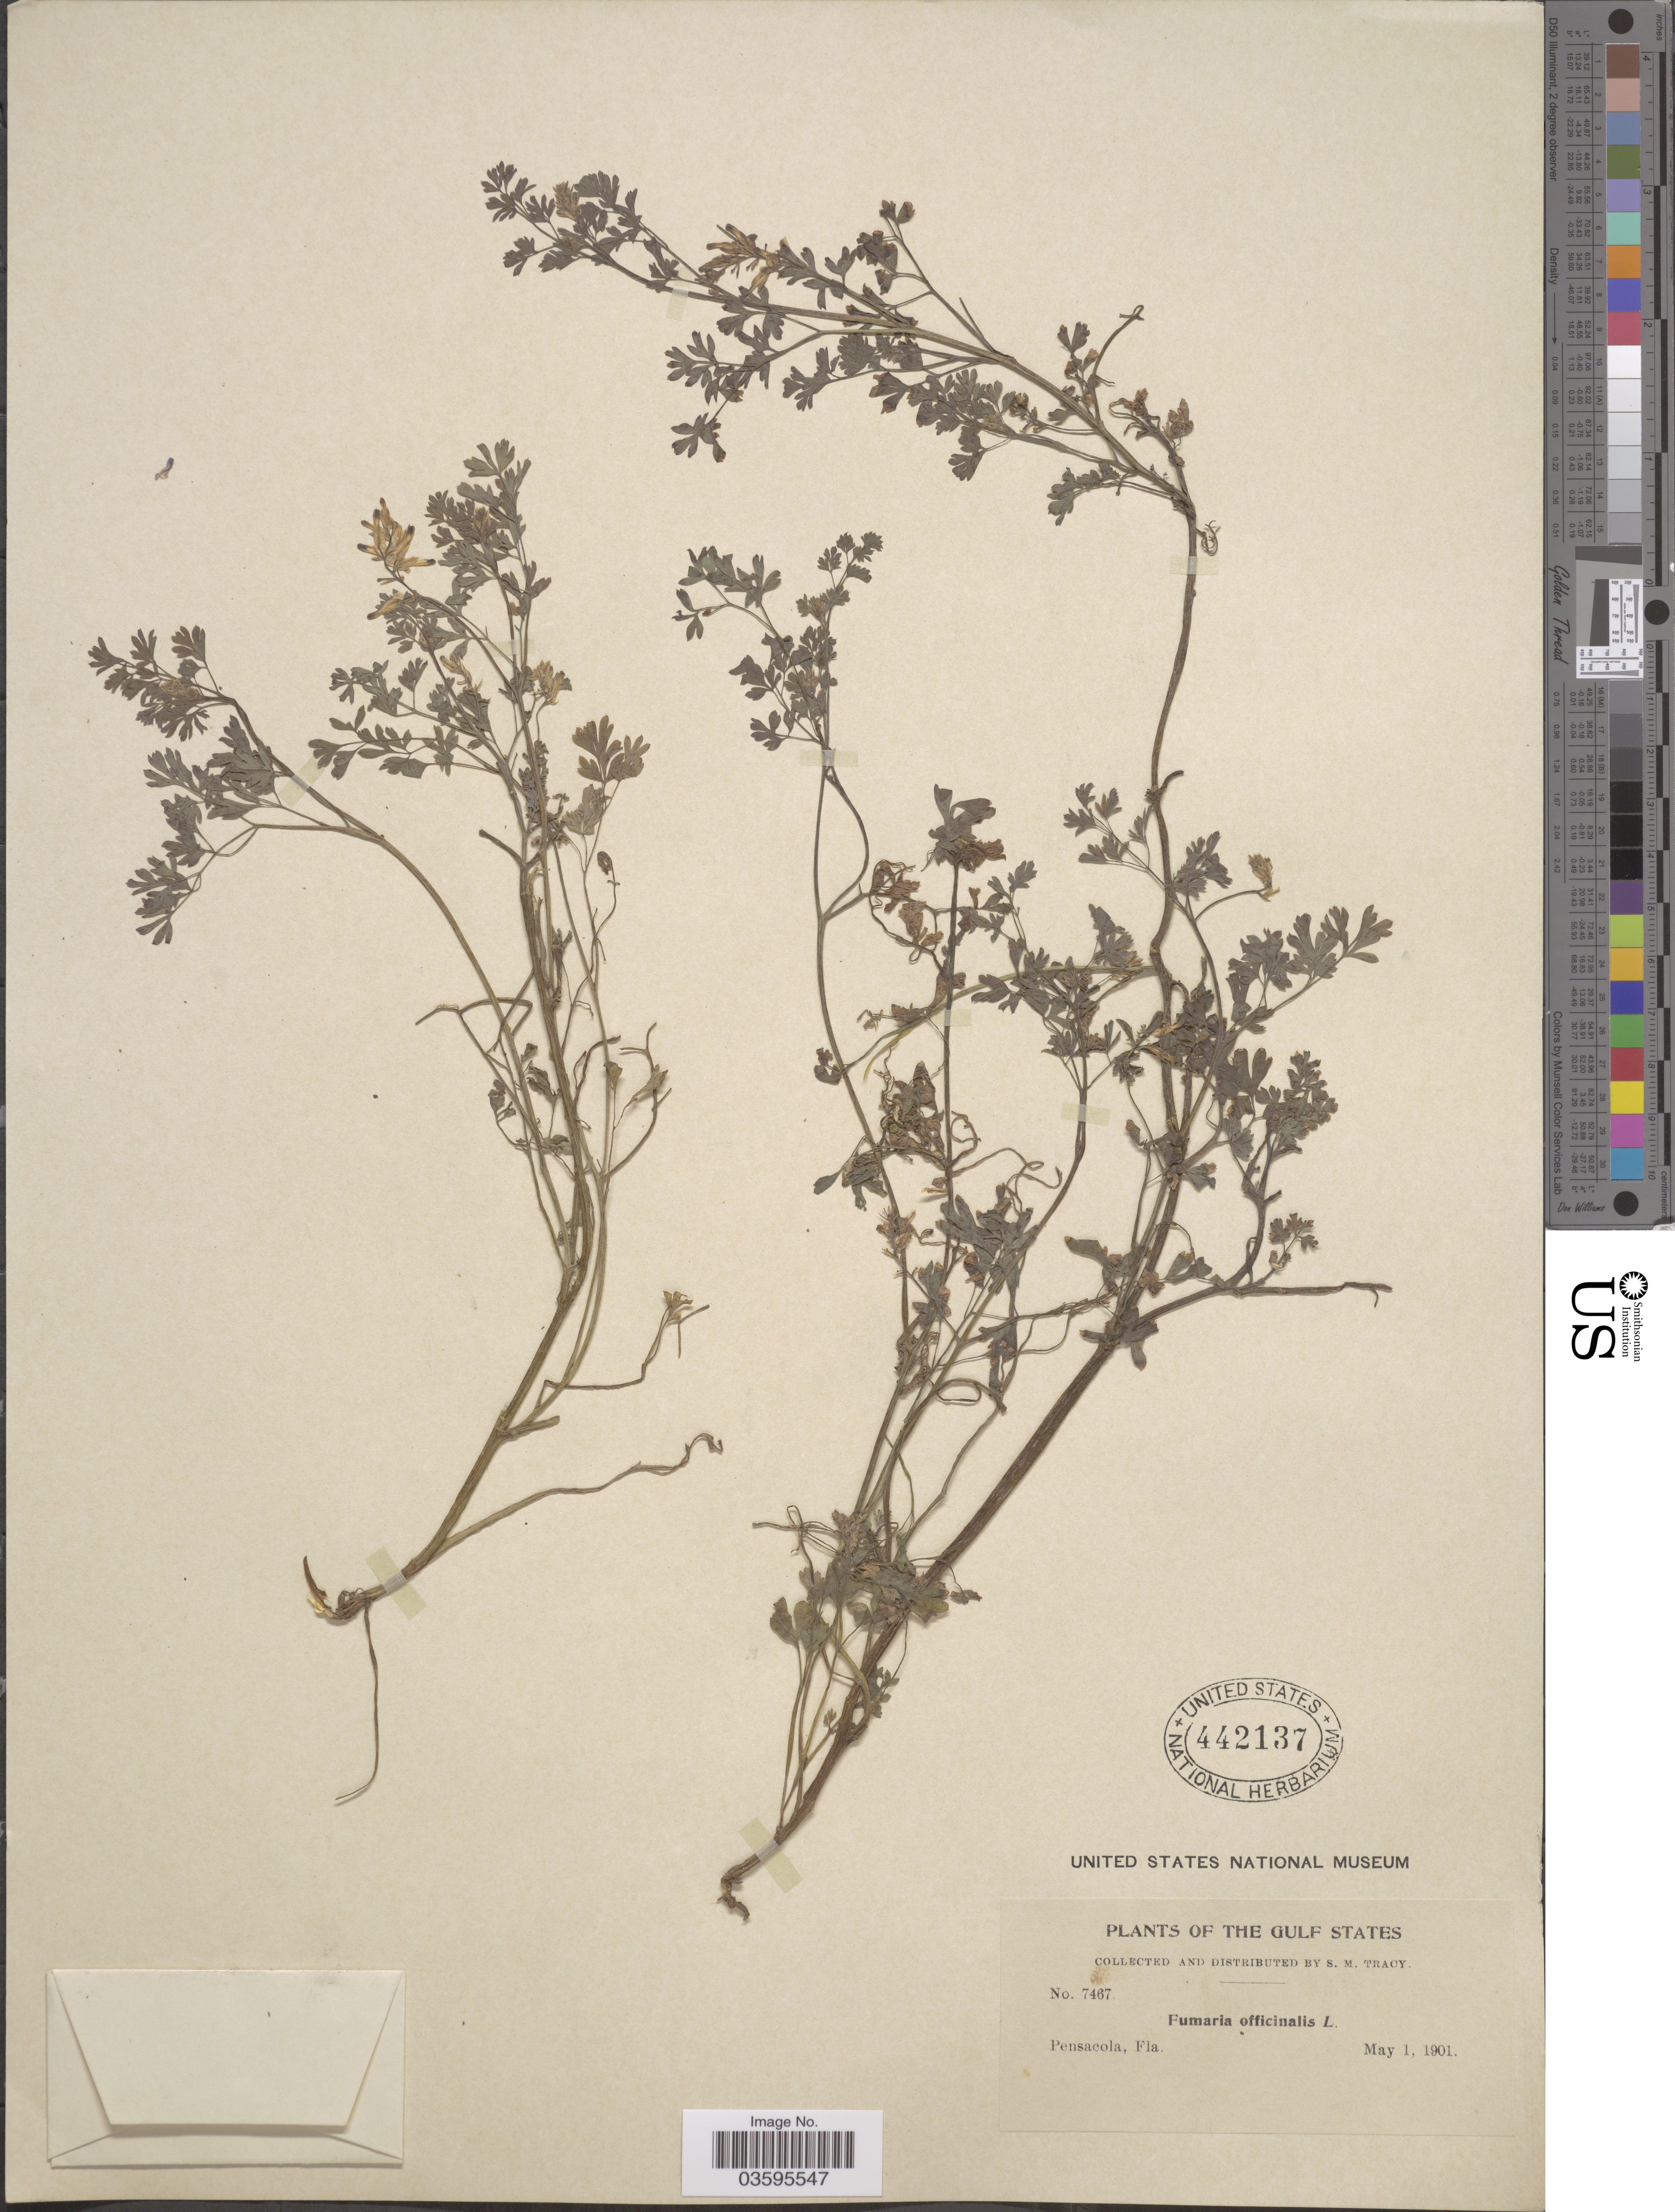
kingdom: Plantae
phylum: Tracheophyta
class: Magnoliopsida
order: Ranunculales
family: Papaveraceae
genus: Fumaria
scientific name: Fumaria officinalis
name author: L.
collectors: S. M. Tracy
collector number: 7467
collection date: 1901-05-01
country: United States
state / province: Florida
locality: The Gulf States. Pensacola.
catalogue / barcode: US 442137